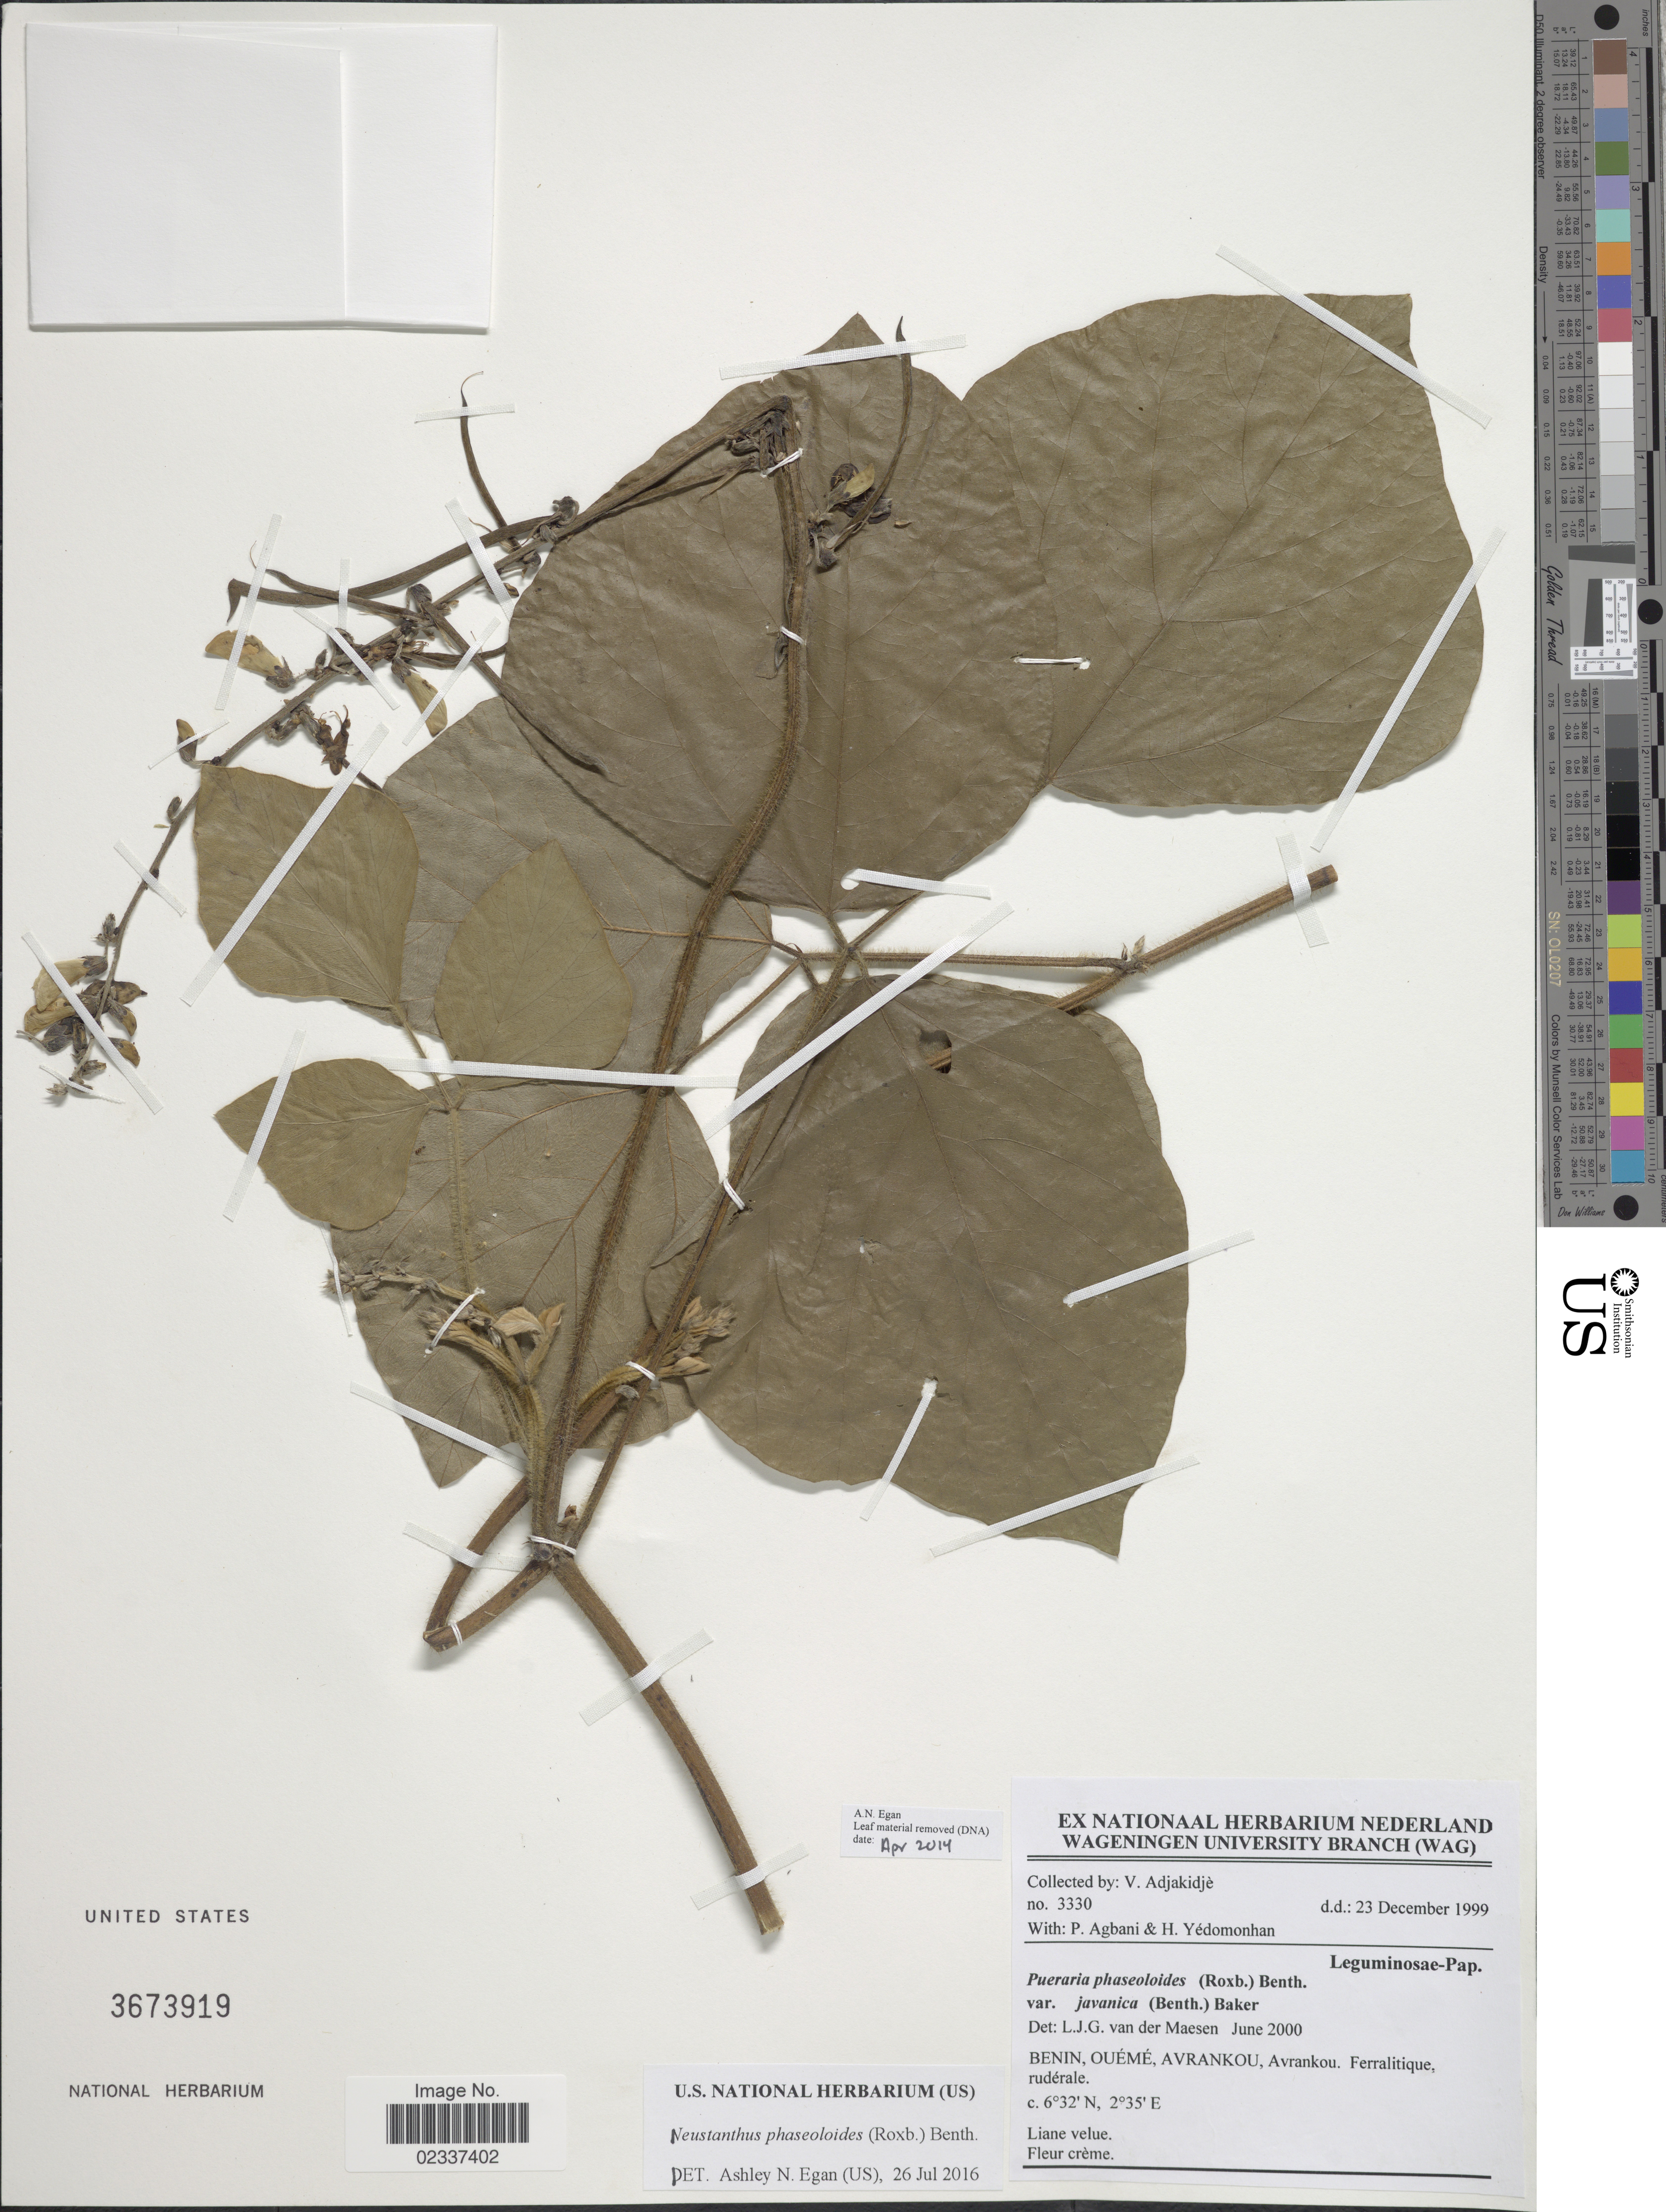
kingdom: Plantae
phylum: Tracheophyta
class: Magnoliopsida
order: Fabales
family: Fabaceae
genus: Neustanthus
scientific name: Neustanthus phaseoloides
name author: (Roxb.) Benth.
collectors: V. Adjakidjè, P. Agbani & H. Yedomonhan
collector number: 3330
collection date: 1999-12-23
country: Benin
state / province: Oueme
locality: Benin, Oueme, Avrankou, Avrankou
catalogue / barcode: US 3673919